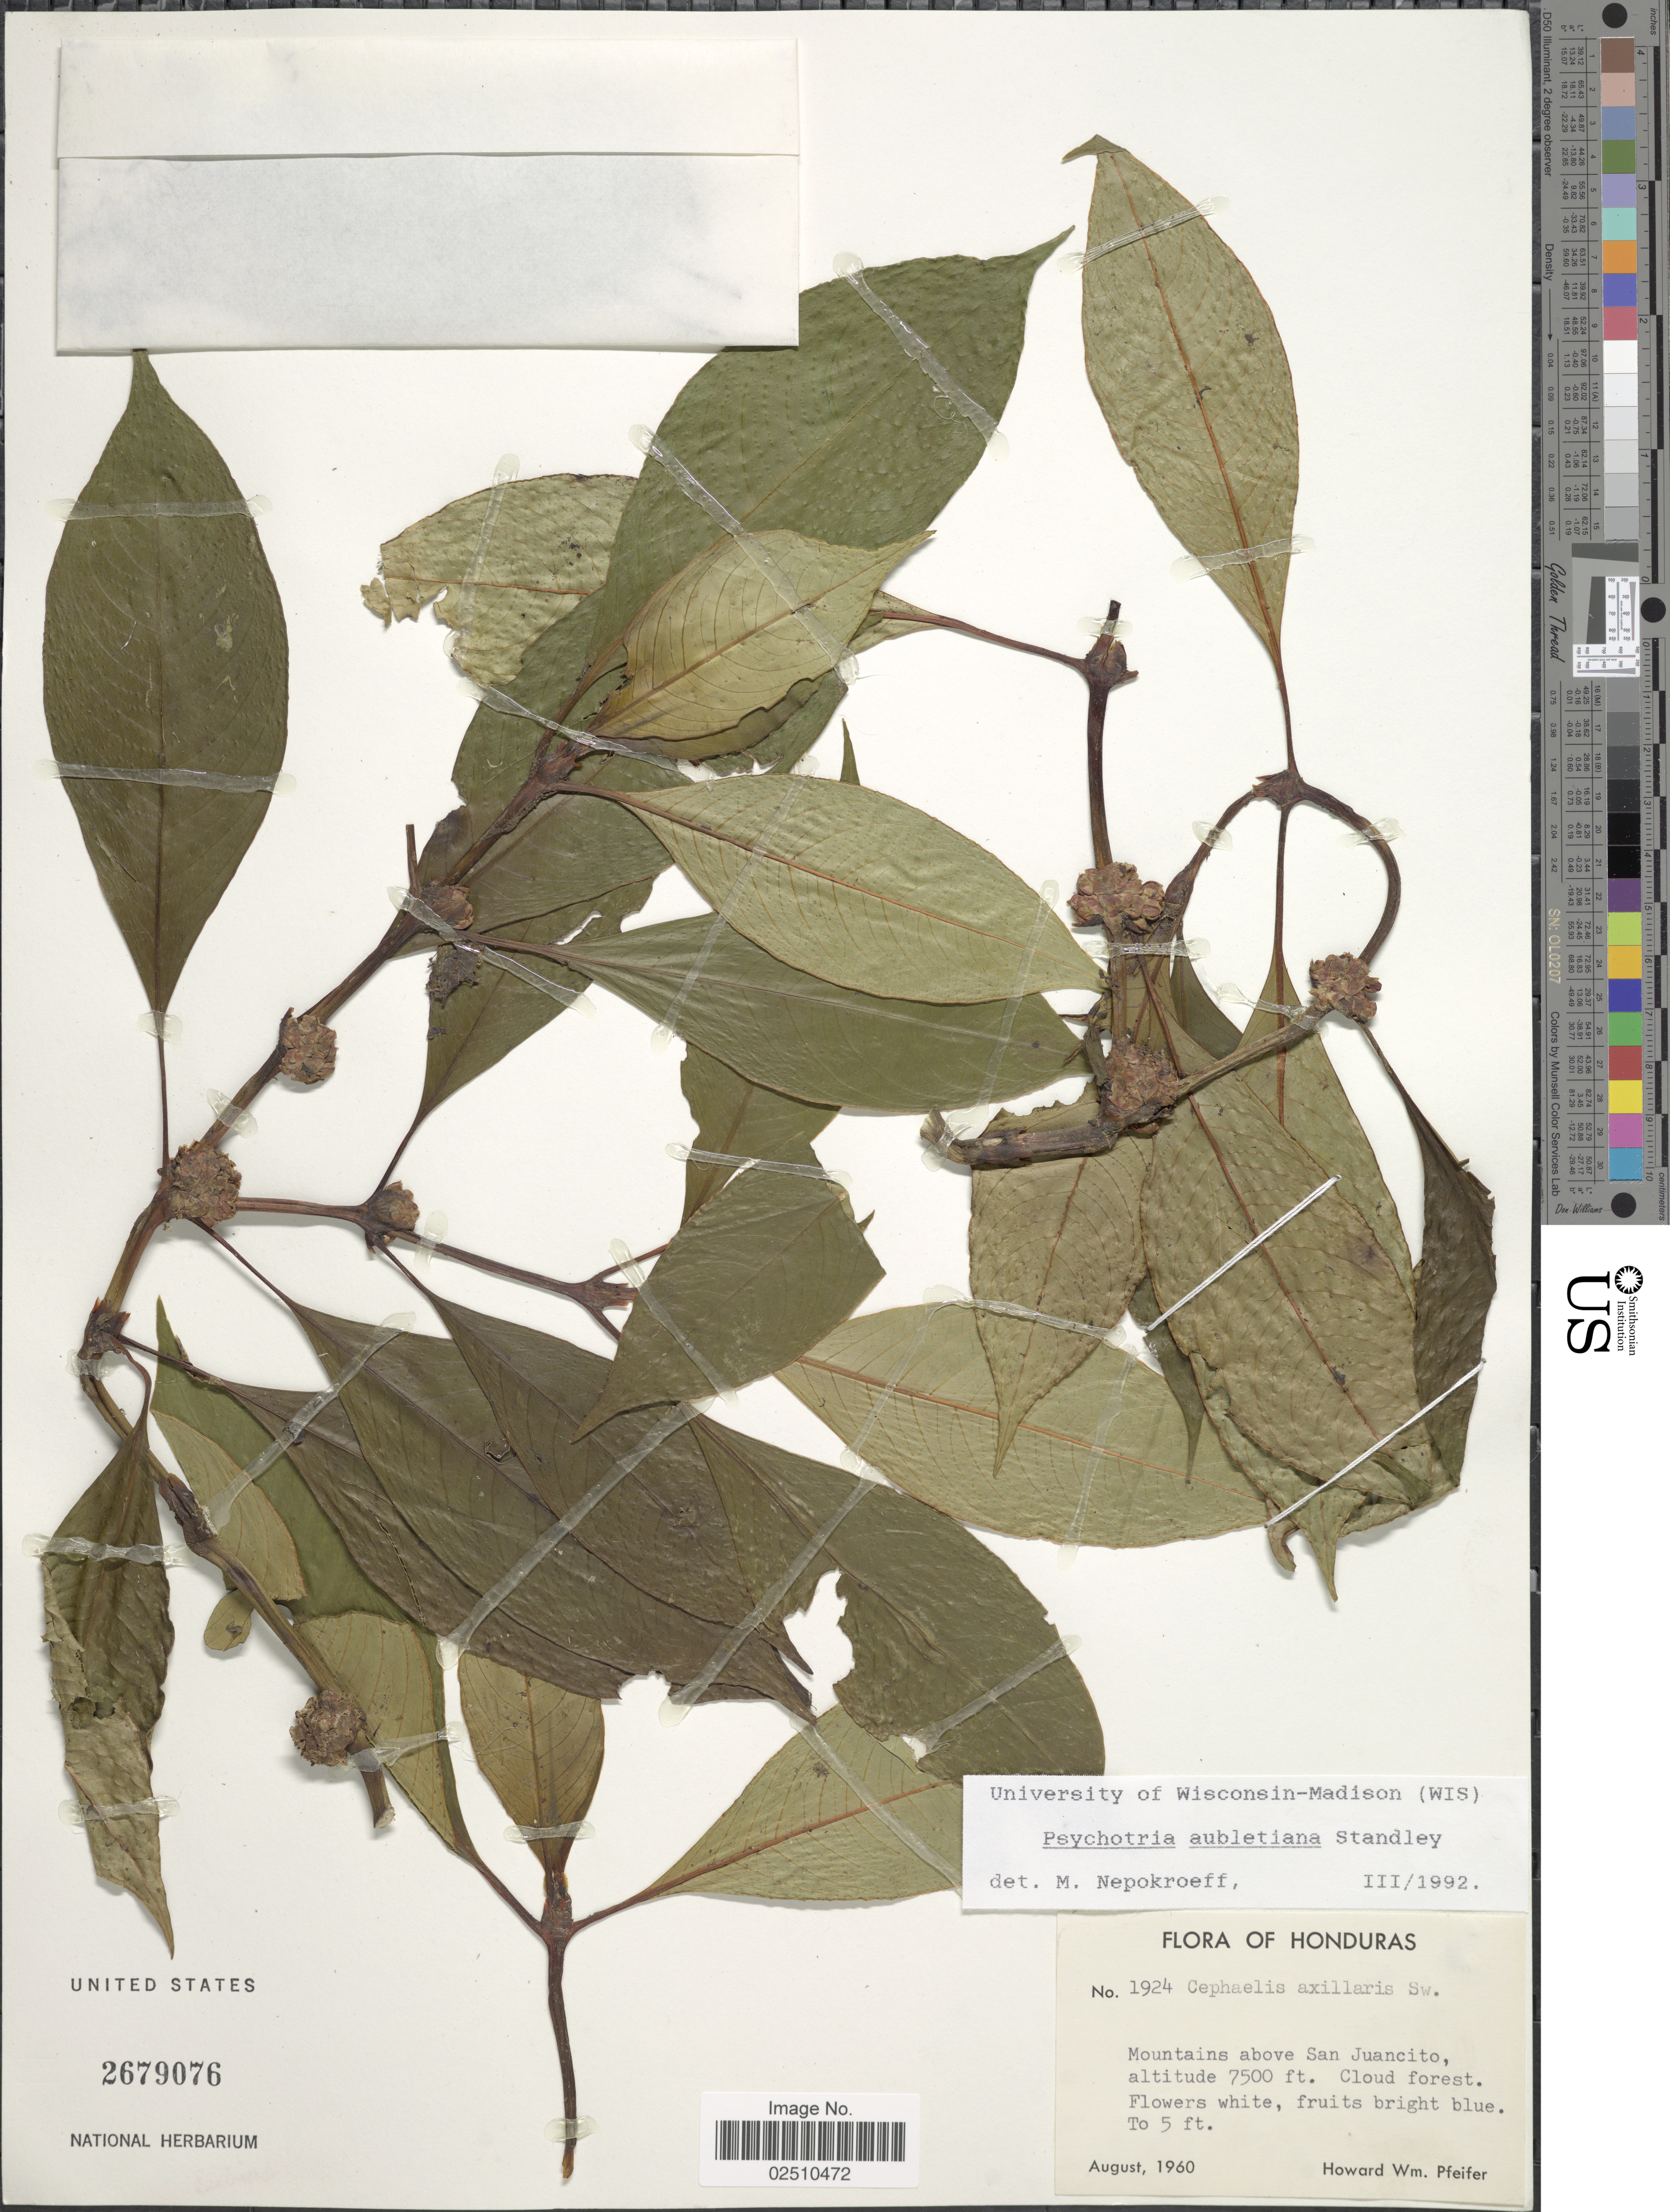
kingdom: Plantae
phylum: Tracheophyta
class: Magnoliopsida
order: Gentianales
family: Rubiaceae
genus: Psychotria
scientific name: Psychotria aubletiana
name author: Steyerm.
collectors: H. W. Pfeifer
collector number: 1924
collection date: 1960-08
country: Honduras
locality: Mountains above San Juancito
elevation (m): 2286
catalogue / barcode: US 2679076